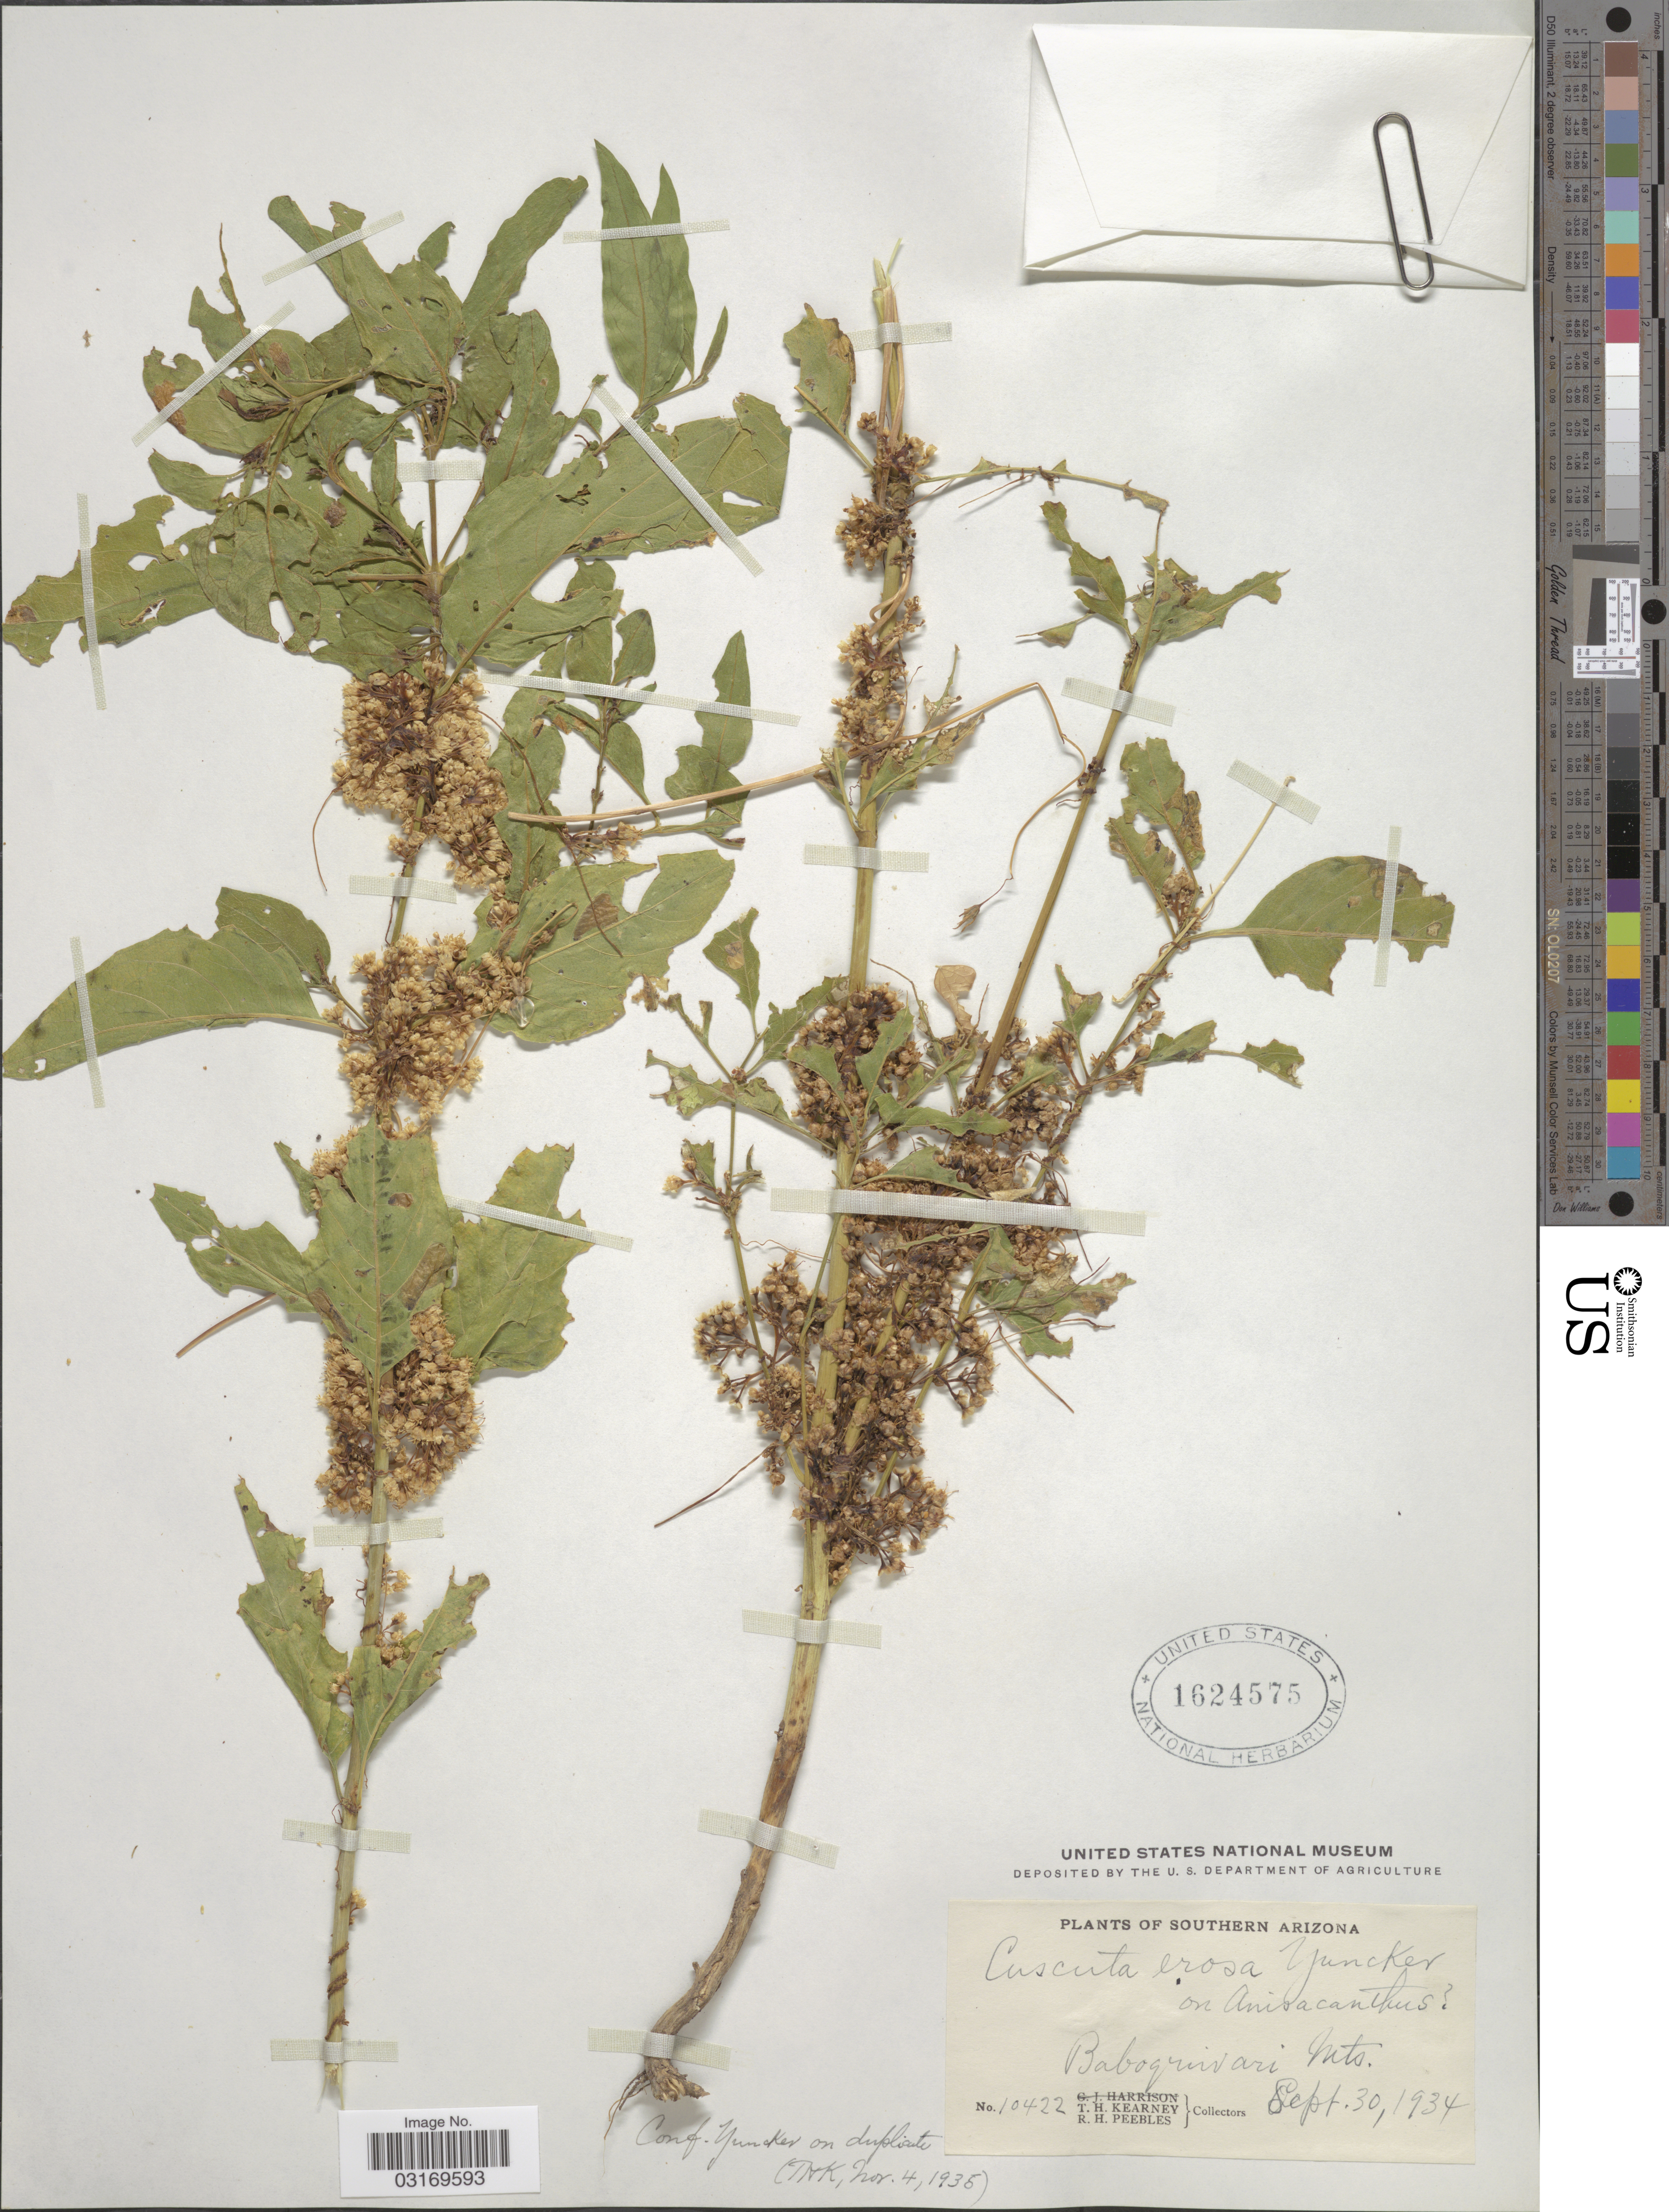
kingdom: Plantae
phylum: Tracheophyta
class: Magnoliopsida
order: Solanales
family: Convolvulaceae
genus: Cuscuta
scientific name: Cuscuta erosa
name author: Yunck.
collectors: T. H. Kearney & R. H. Peebles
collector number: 10422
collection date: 1934-09-30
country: United States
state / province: Arizona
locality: Southern Arizona. Baboquivari Mts.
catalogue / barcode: US 1624575